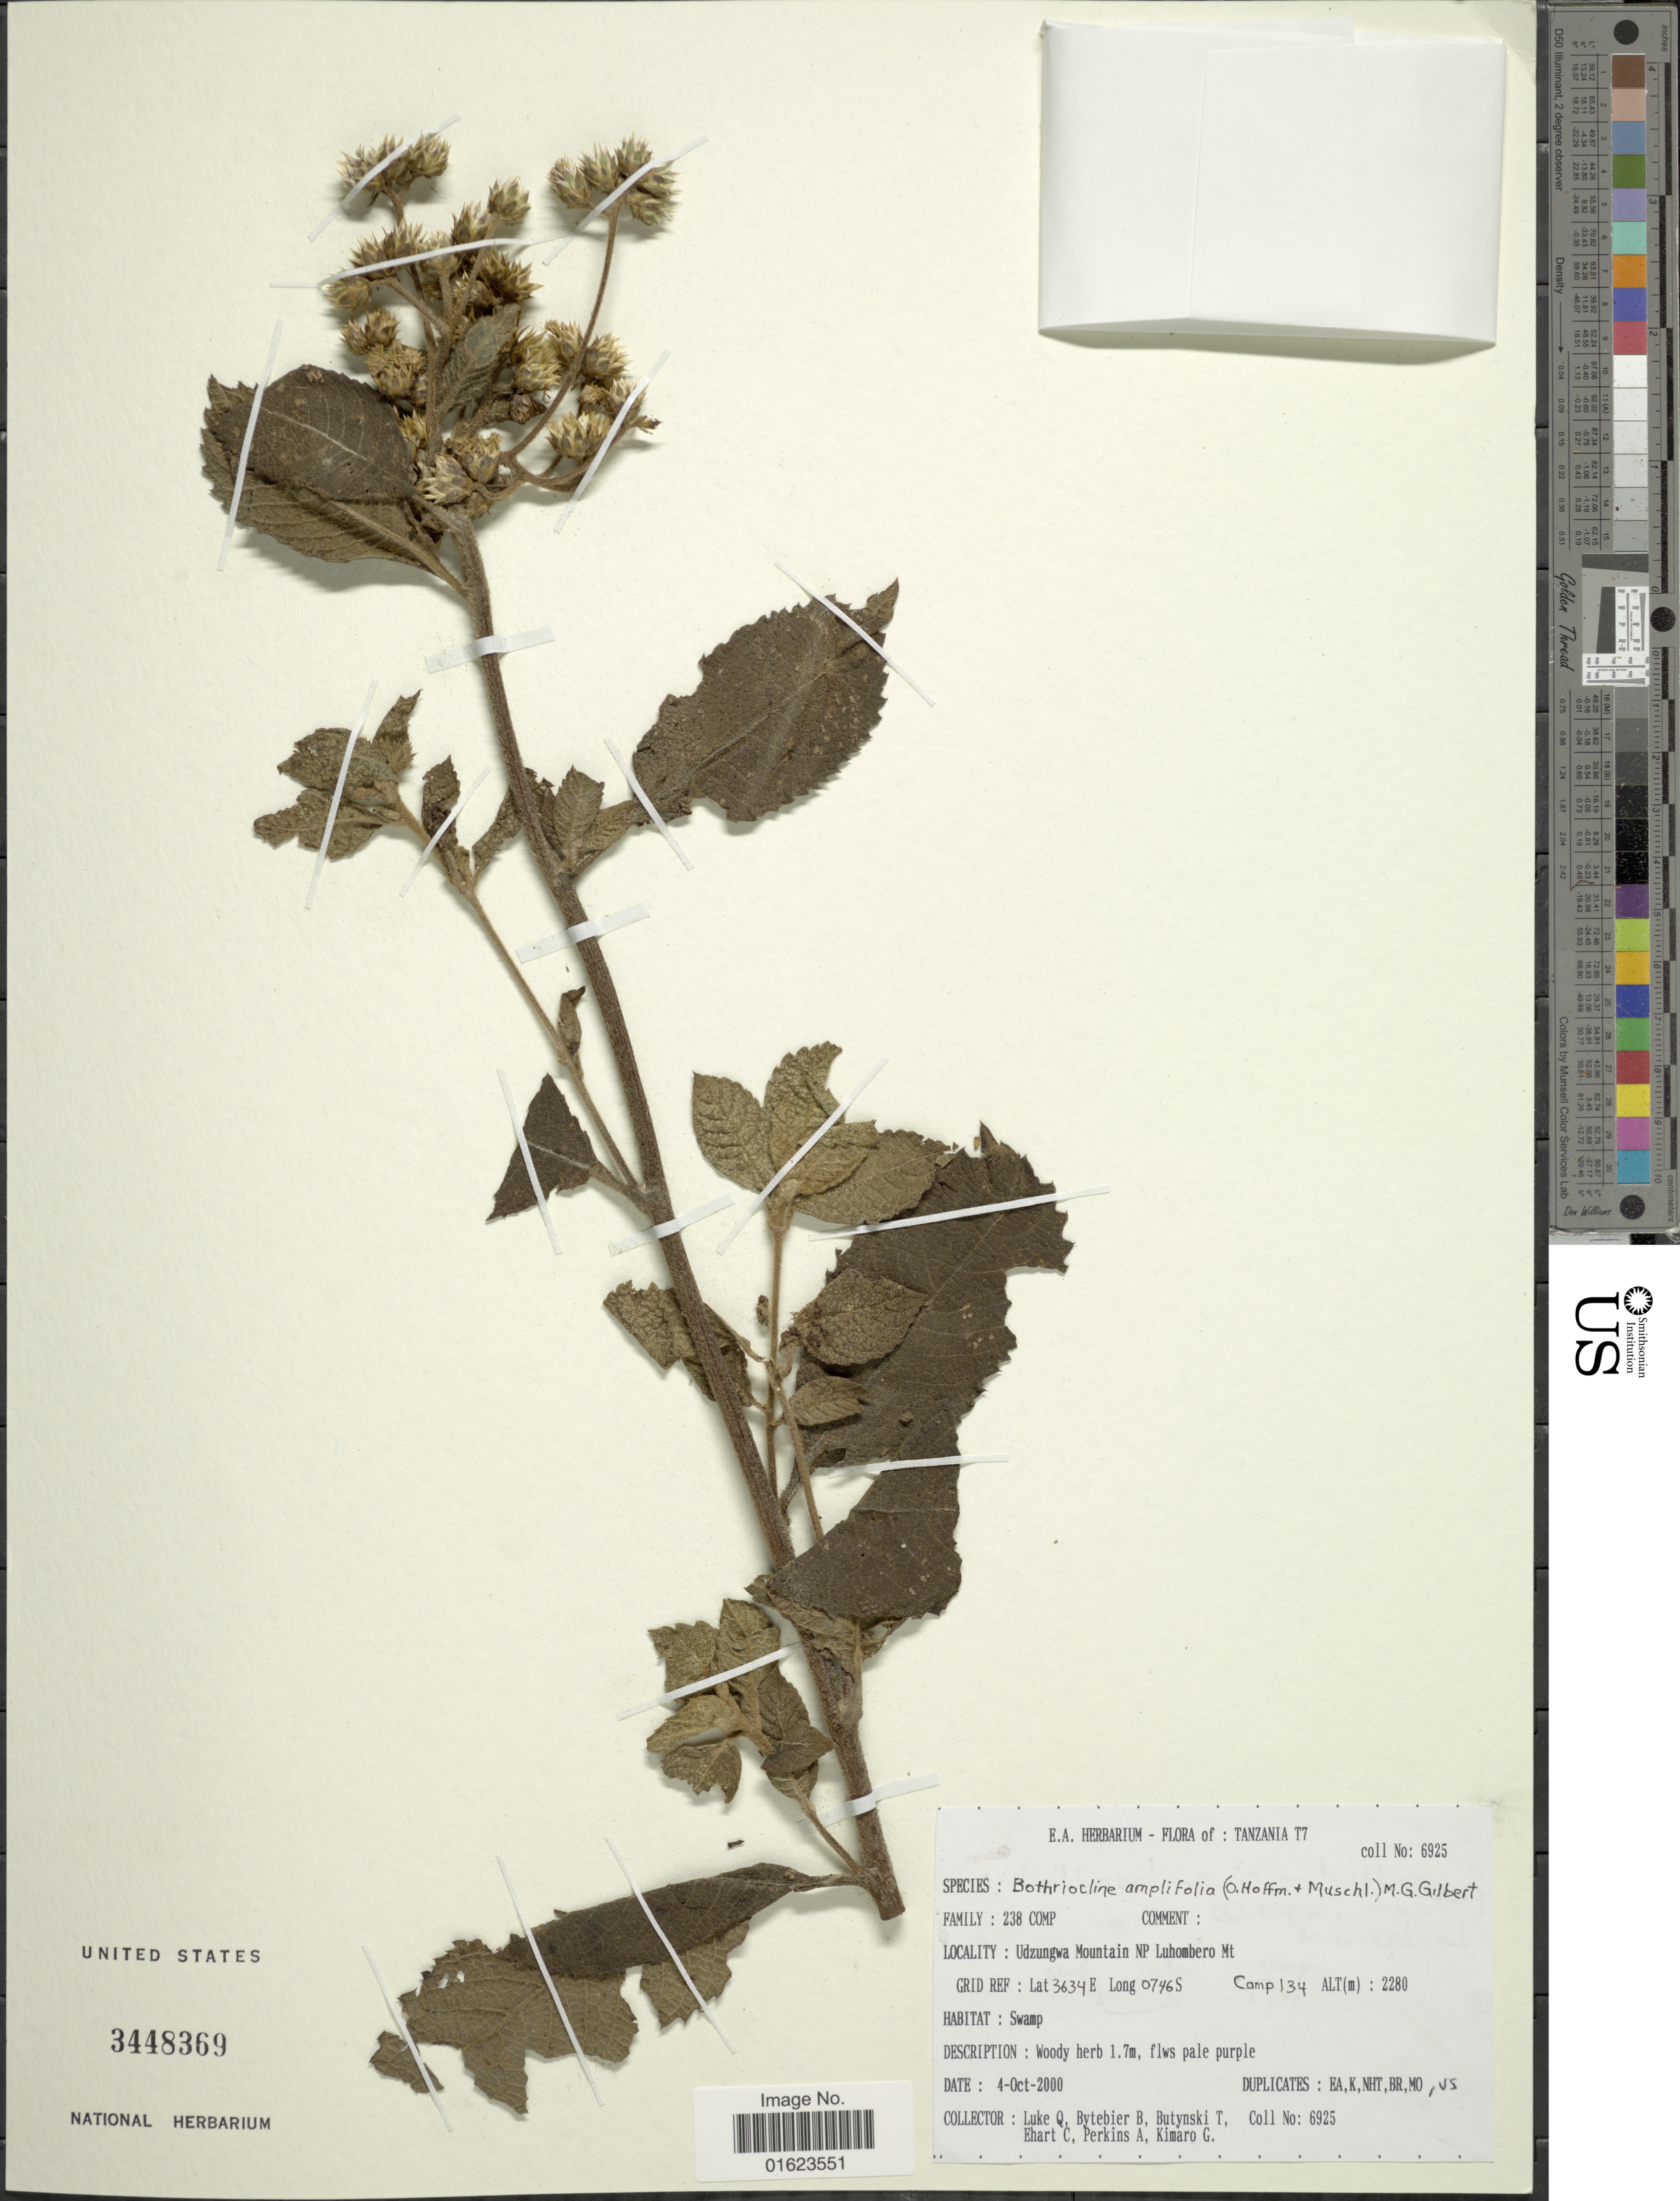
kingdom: Plantae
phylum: Tracheophyta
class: Magnoliopsida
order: Asterales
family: Asteraceae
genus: Bothriocline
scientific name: Bothriocline amplifolia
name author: (O. Hoffm. & Muschl.) M.G. Gilbert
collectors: B. Bytebier, T. Butynski, C. Ehart, A. Perkins & G. Kimaro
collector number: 6925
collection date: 2000-10-04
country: Tanzania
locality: Flora of: Tanzania (T7) Udzungwa Mountain Np Luhombero Mt.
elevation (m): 2280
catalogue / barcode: US 3448369